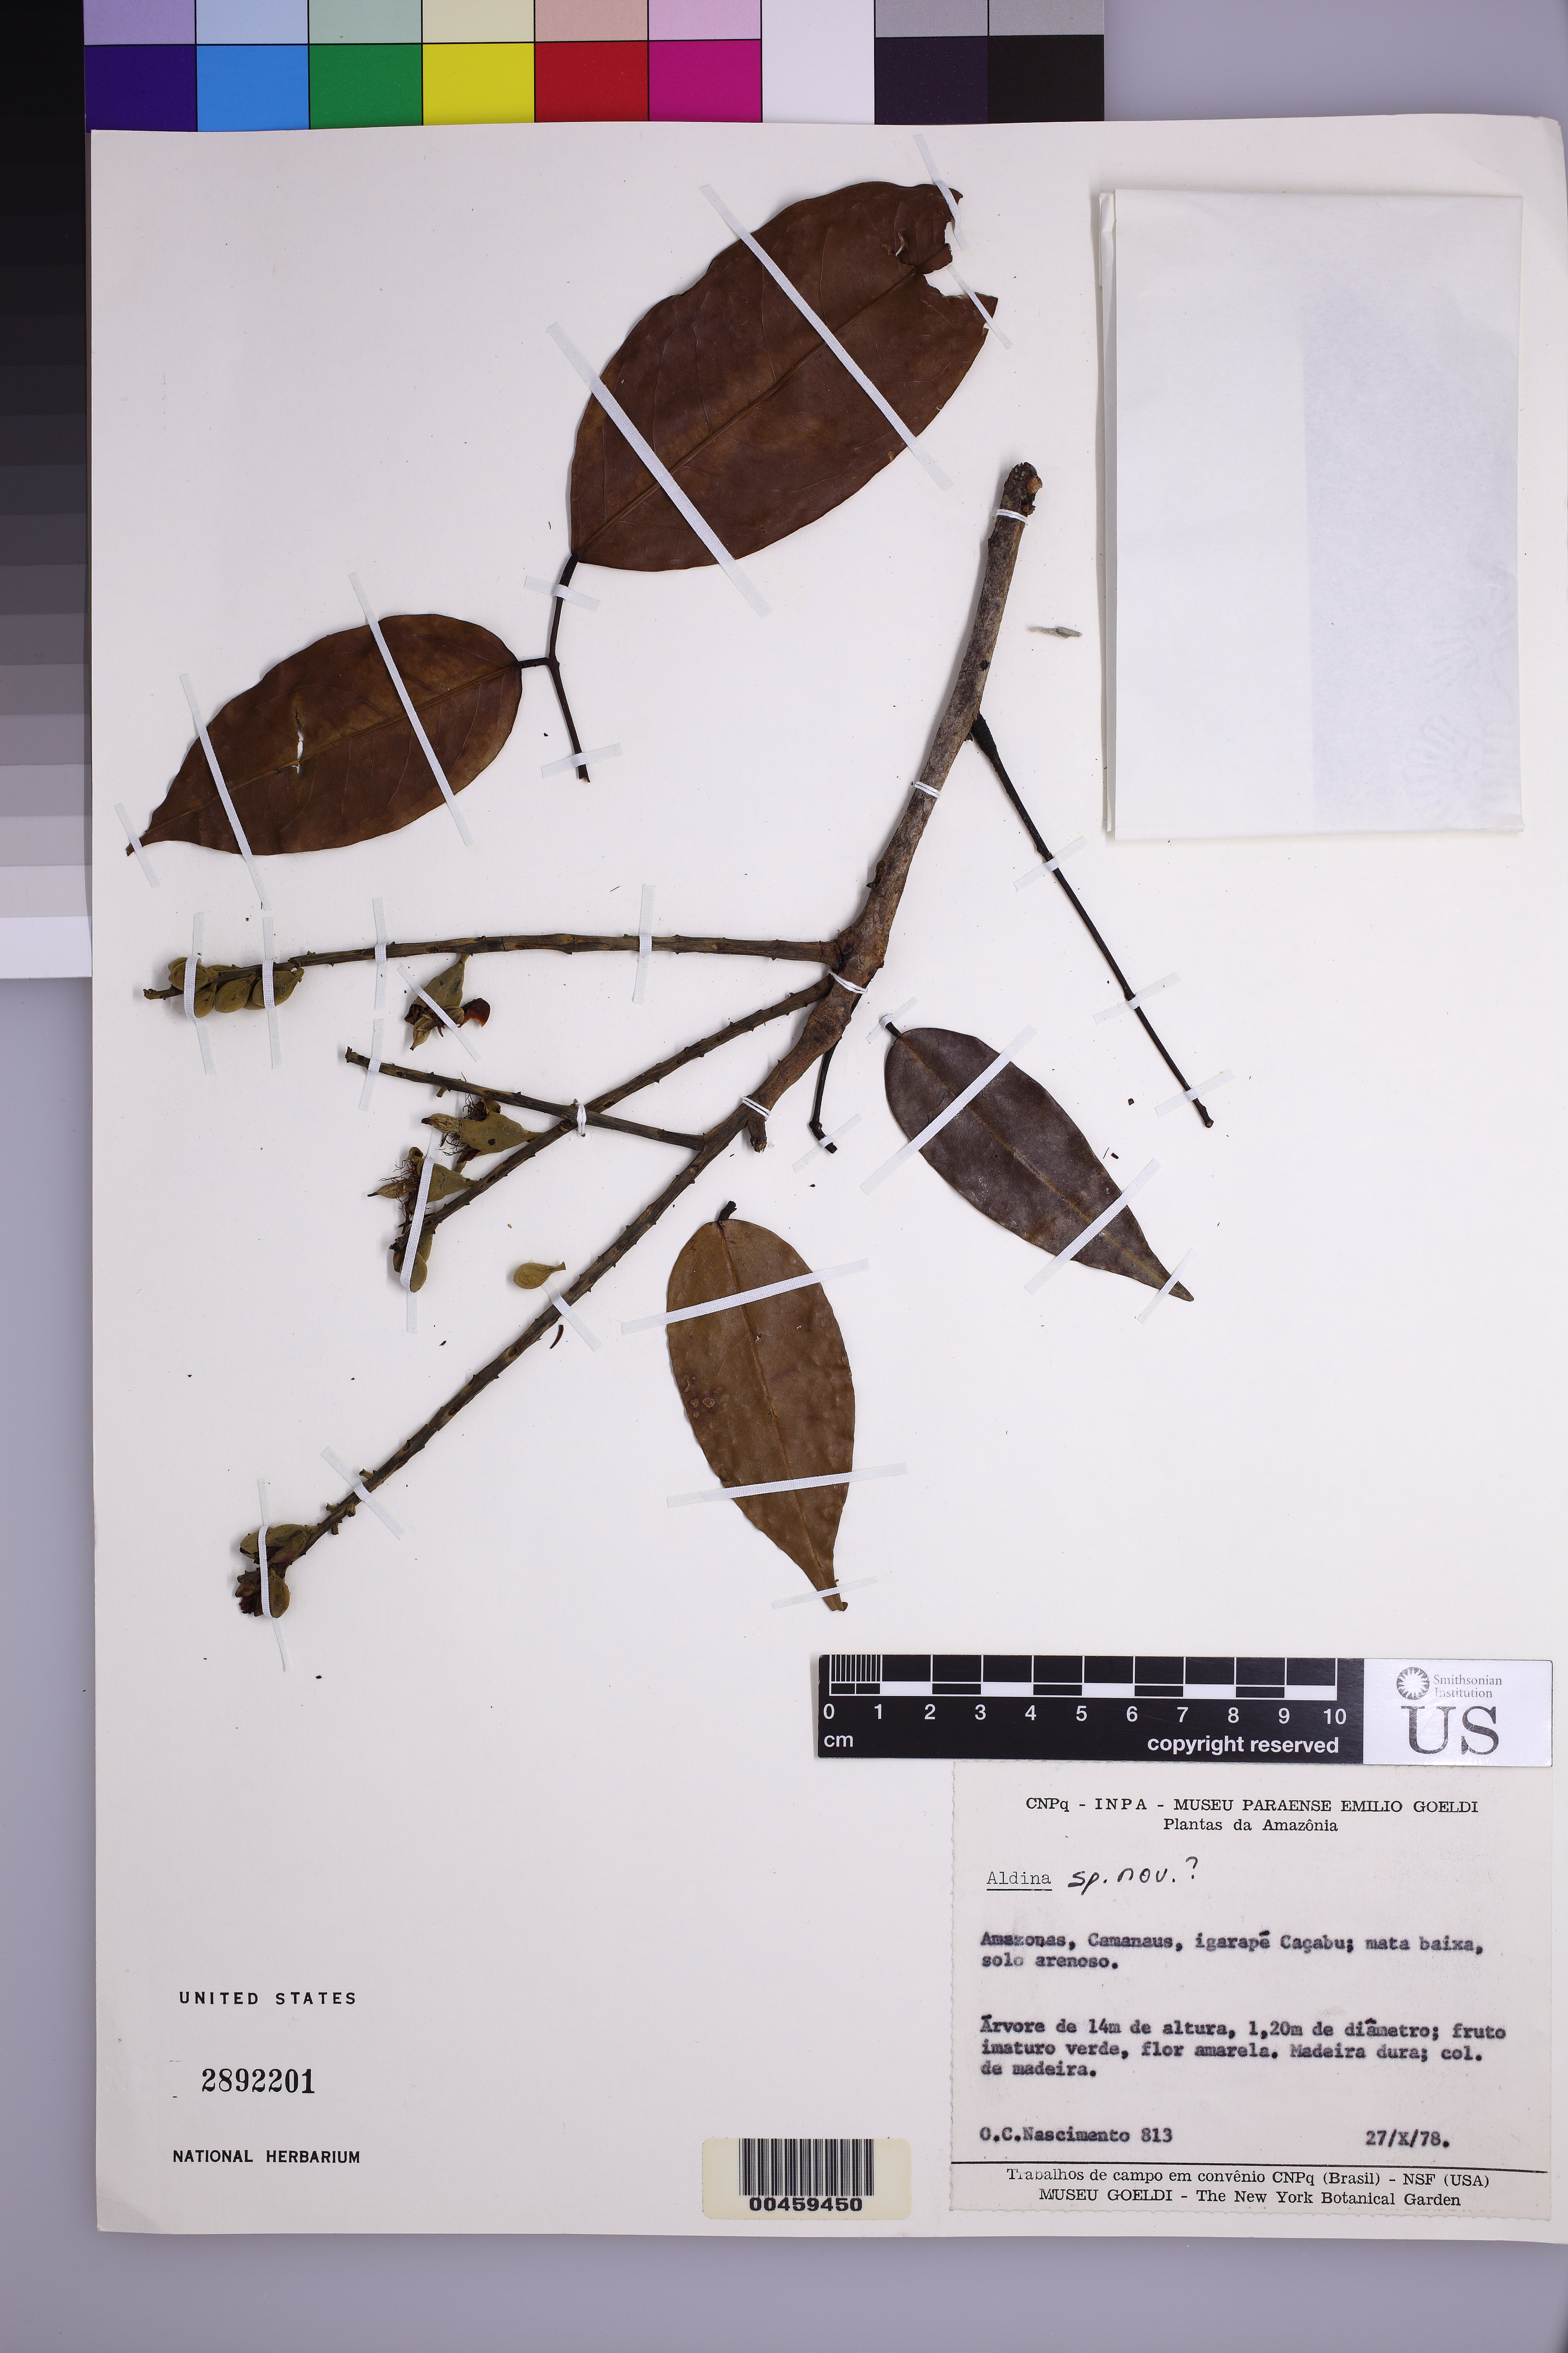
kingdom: Plantae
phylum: Tracheophyta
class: Magnoliopsida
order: Fabales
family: Fabaceae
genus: Aldina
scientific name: Aldina amazonica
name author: M.Yu. Gontsch. & Yakovlev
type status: Holotype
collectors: O. Nascimento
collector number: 813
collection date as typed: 27 Oct 1978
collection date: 1978-10-27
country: Brazil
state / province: Amazonas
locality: Amazonas, Camanaus, igarapé Caçabu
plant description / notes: Not annotated by the authors, but appears to be the only US duplicate of this collection and matches illustration (line drawing) accompanying protologue.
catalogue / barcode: US 2892201